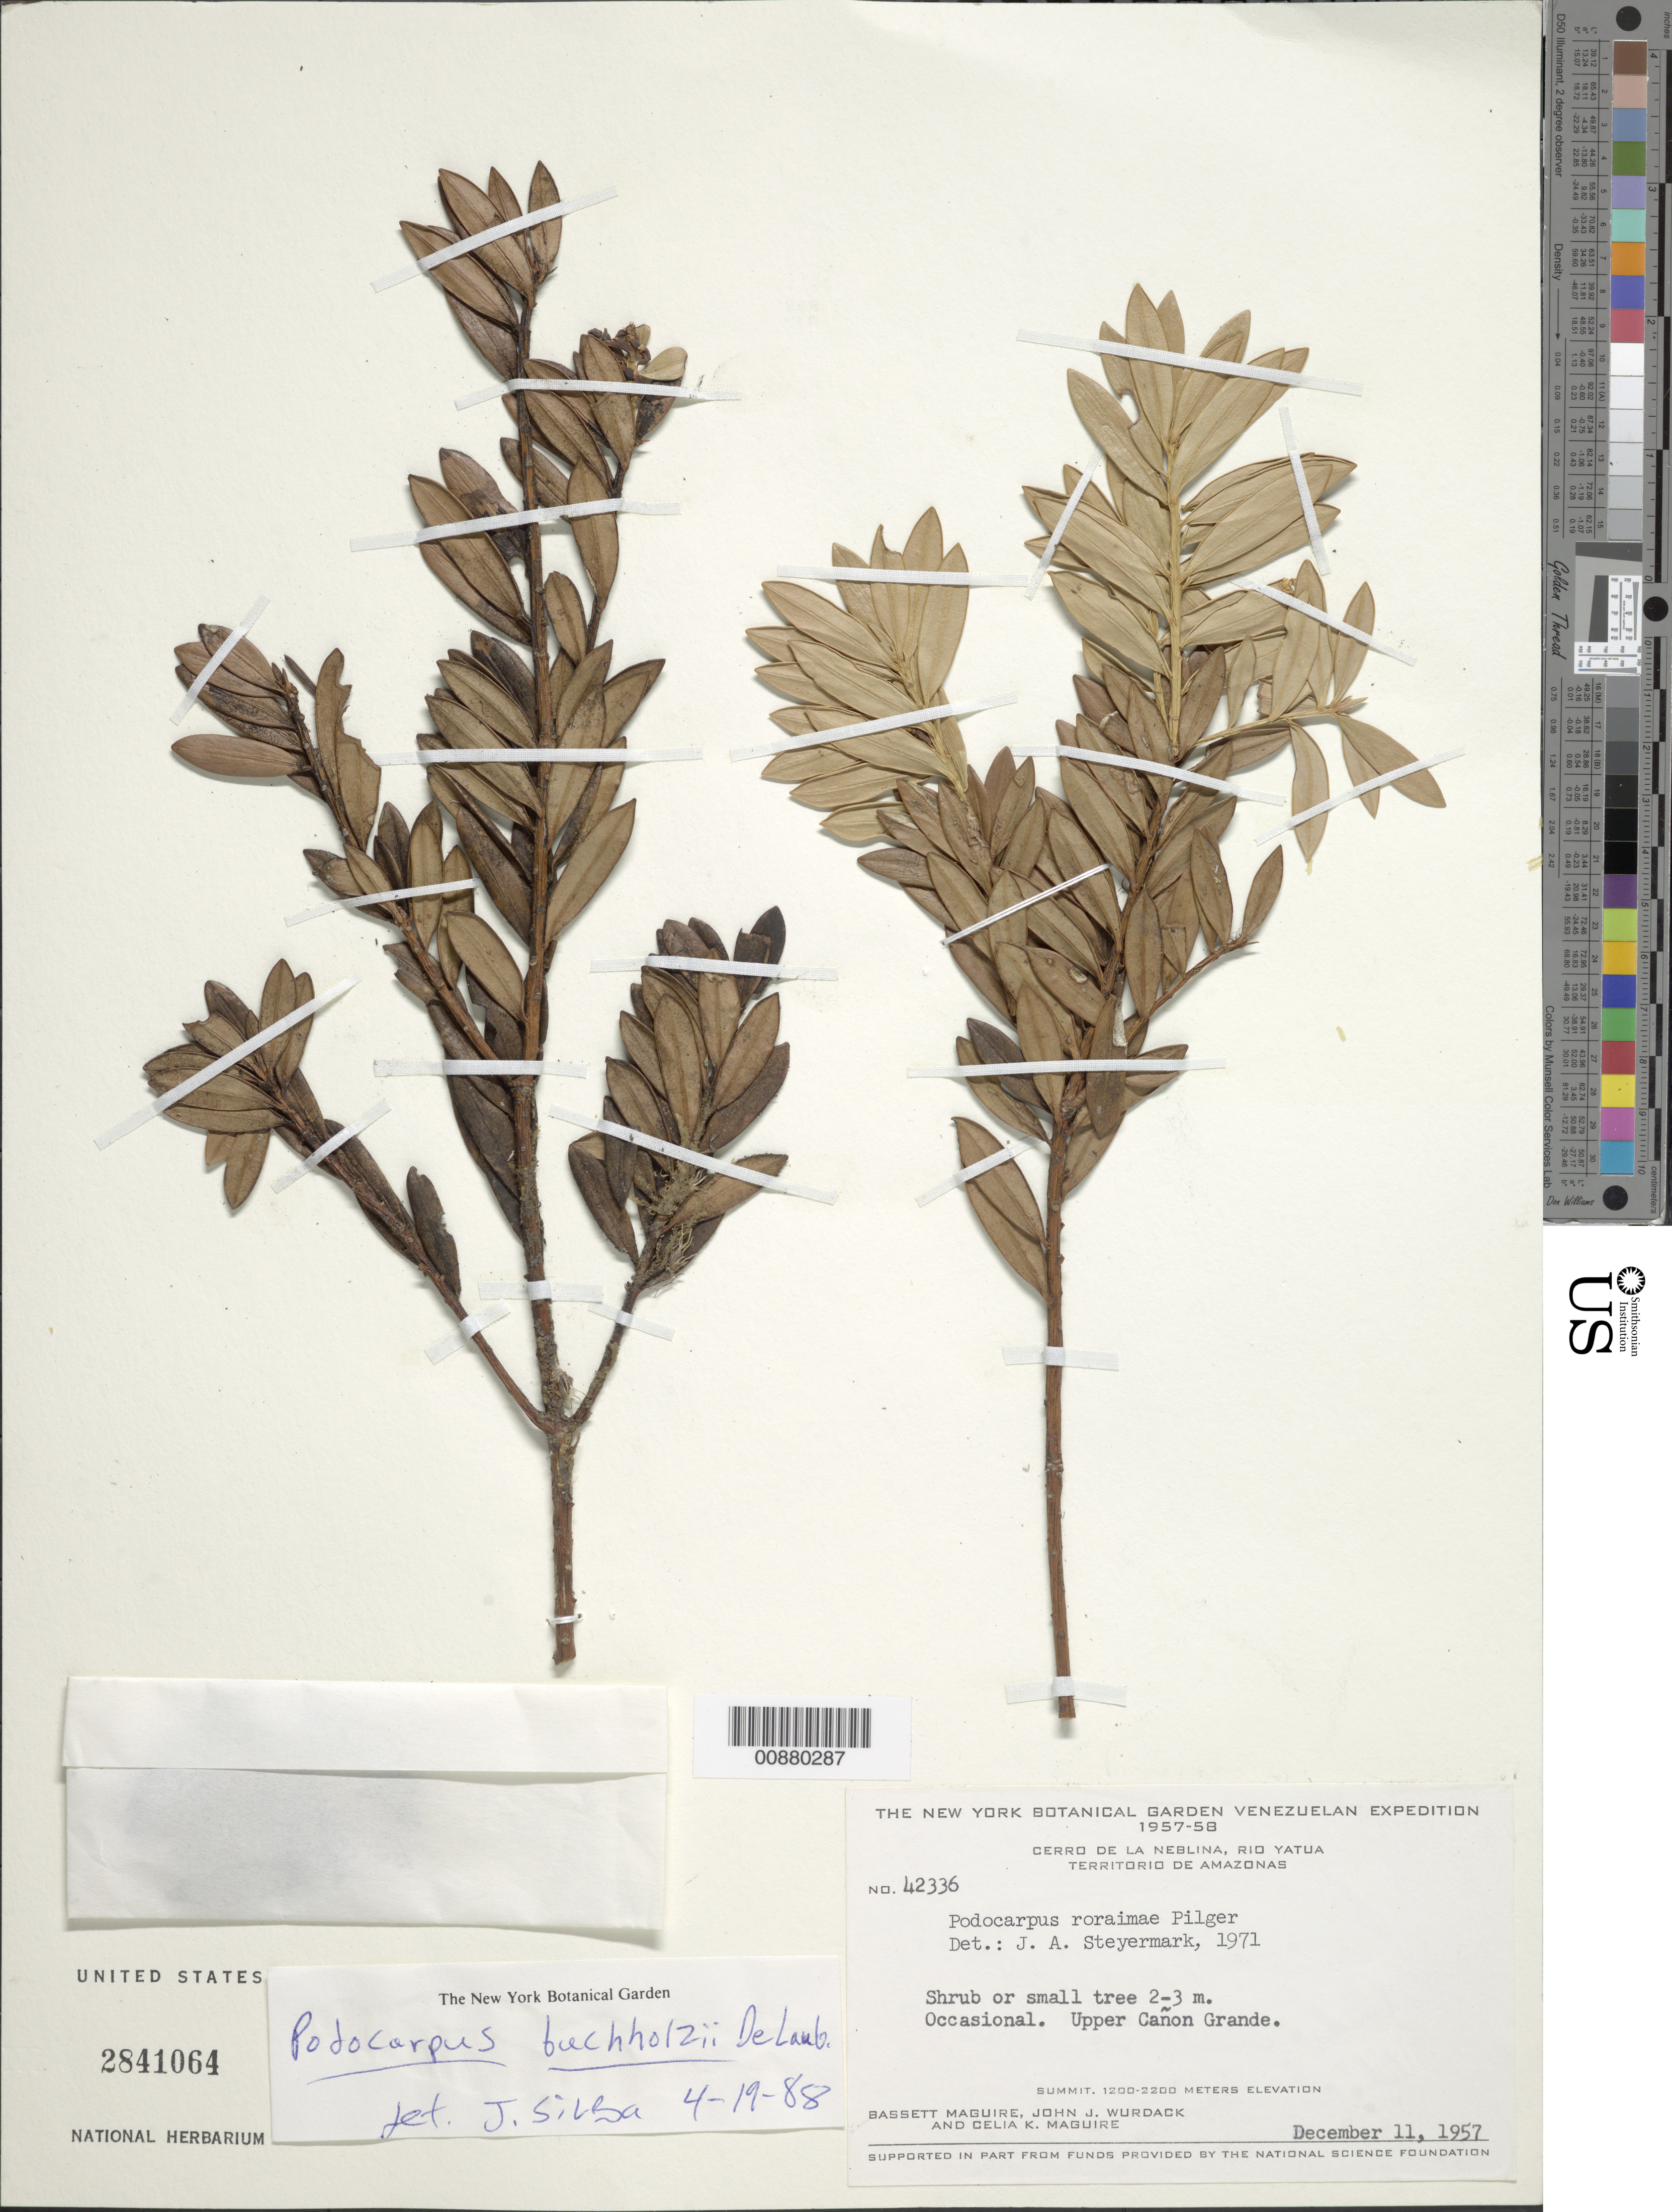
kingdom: Plantae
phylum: Tracheophyta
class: Pinopsida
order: Pinales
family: Podocarpaceae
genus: Podocarpus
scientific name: Podocarpus buchholzii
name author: de Laub.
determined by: Silba, J.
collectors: B. Maguire, J. J. Wurdack & C. K. Maguire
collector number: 42336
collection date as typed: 11-Dec-57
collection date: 1957-12-11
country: Venezuela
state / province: Amazonas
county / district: Río Negro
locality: Cerro de la Neblina, upper Cañon Grande; summit; Río Yatua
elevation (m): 1200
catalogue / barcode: US 2841064